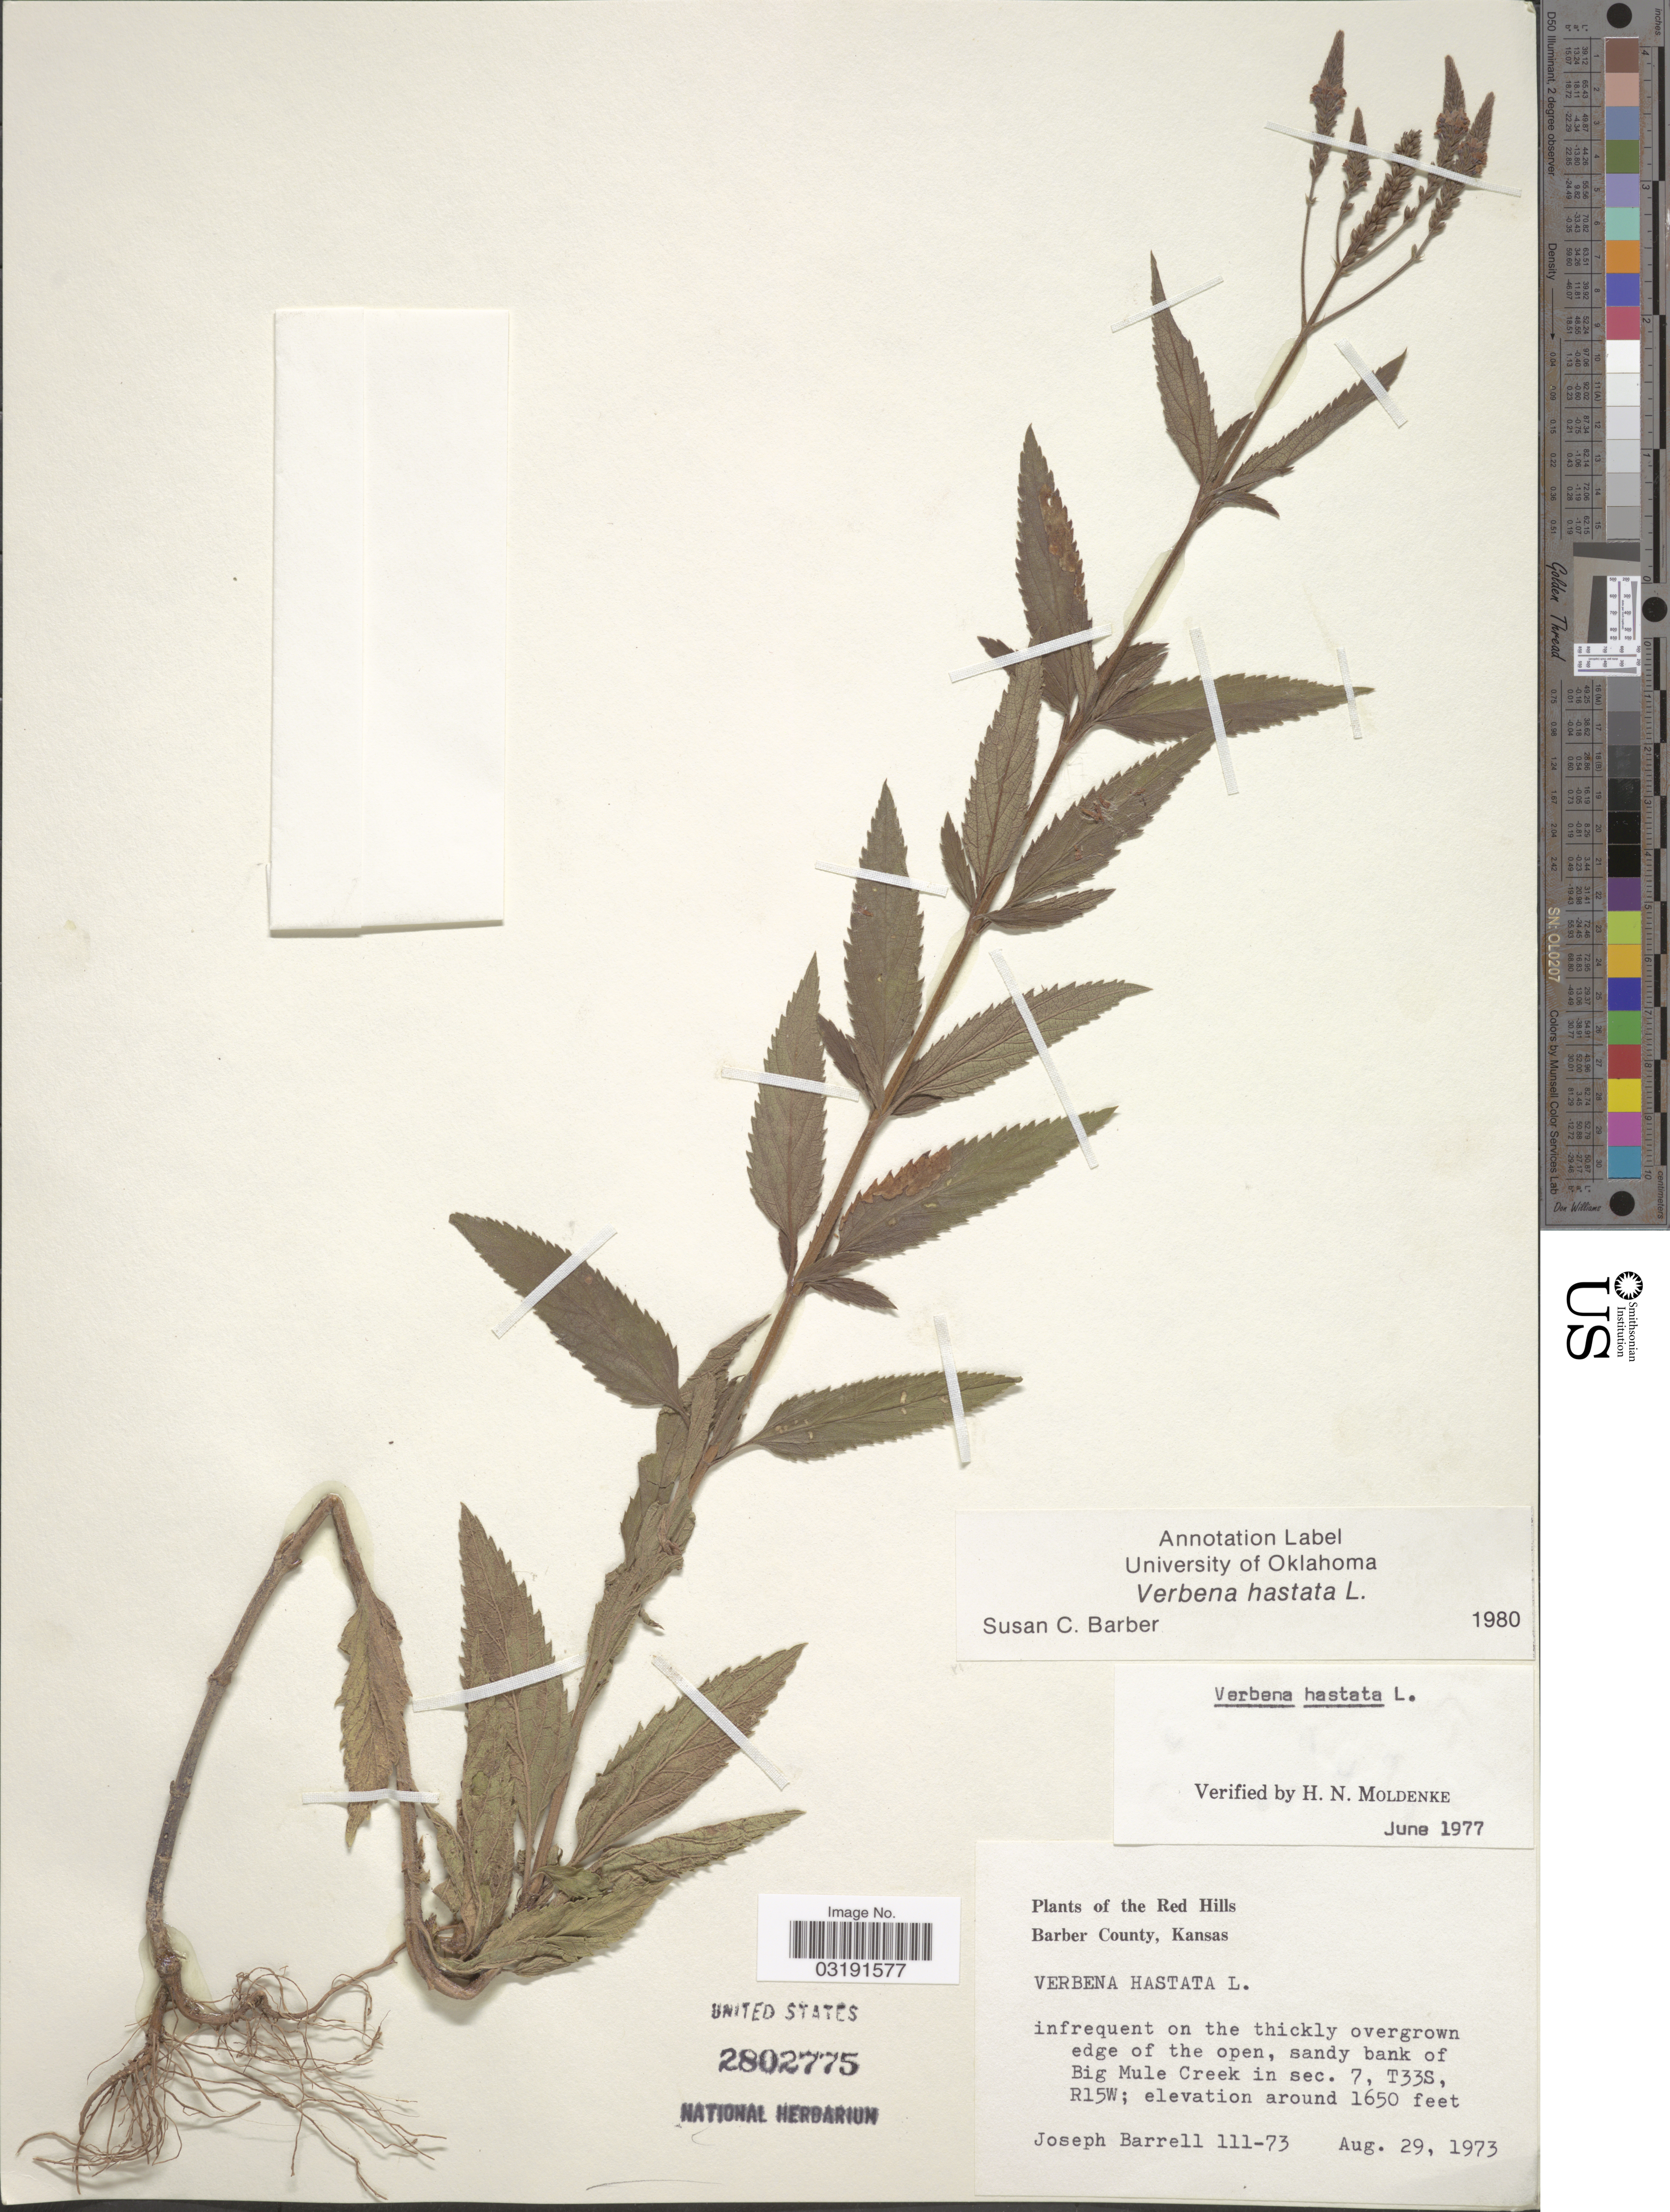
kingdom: Plantae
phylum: Tracheophyta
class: Magnoliopsida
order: Lamiales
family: Verbenaceae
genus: Verbena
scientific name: Verbena hastata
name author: L.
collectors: J. Barrell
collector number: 111-73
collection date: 1973-08-29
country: United States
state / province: Kansas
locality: The Red Hills, Barber County, sandy bank of Big Mule Creek in sec. 78, T33S, R15W.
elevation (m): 503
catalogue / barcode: US 2802775